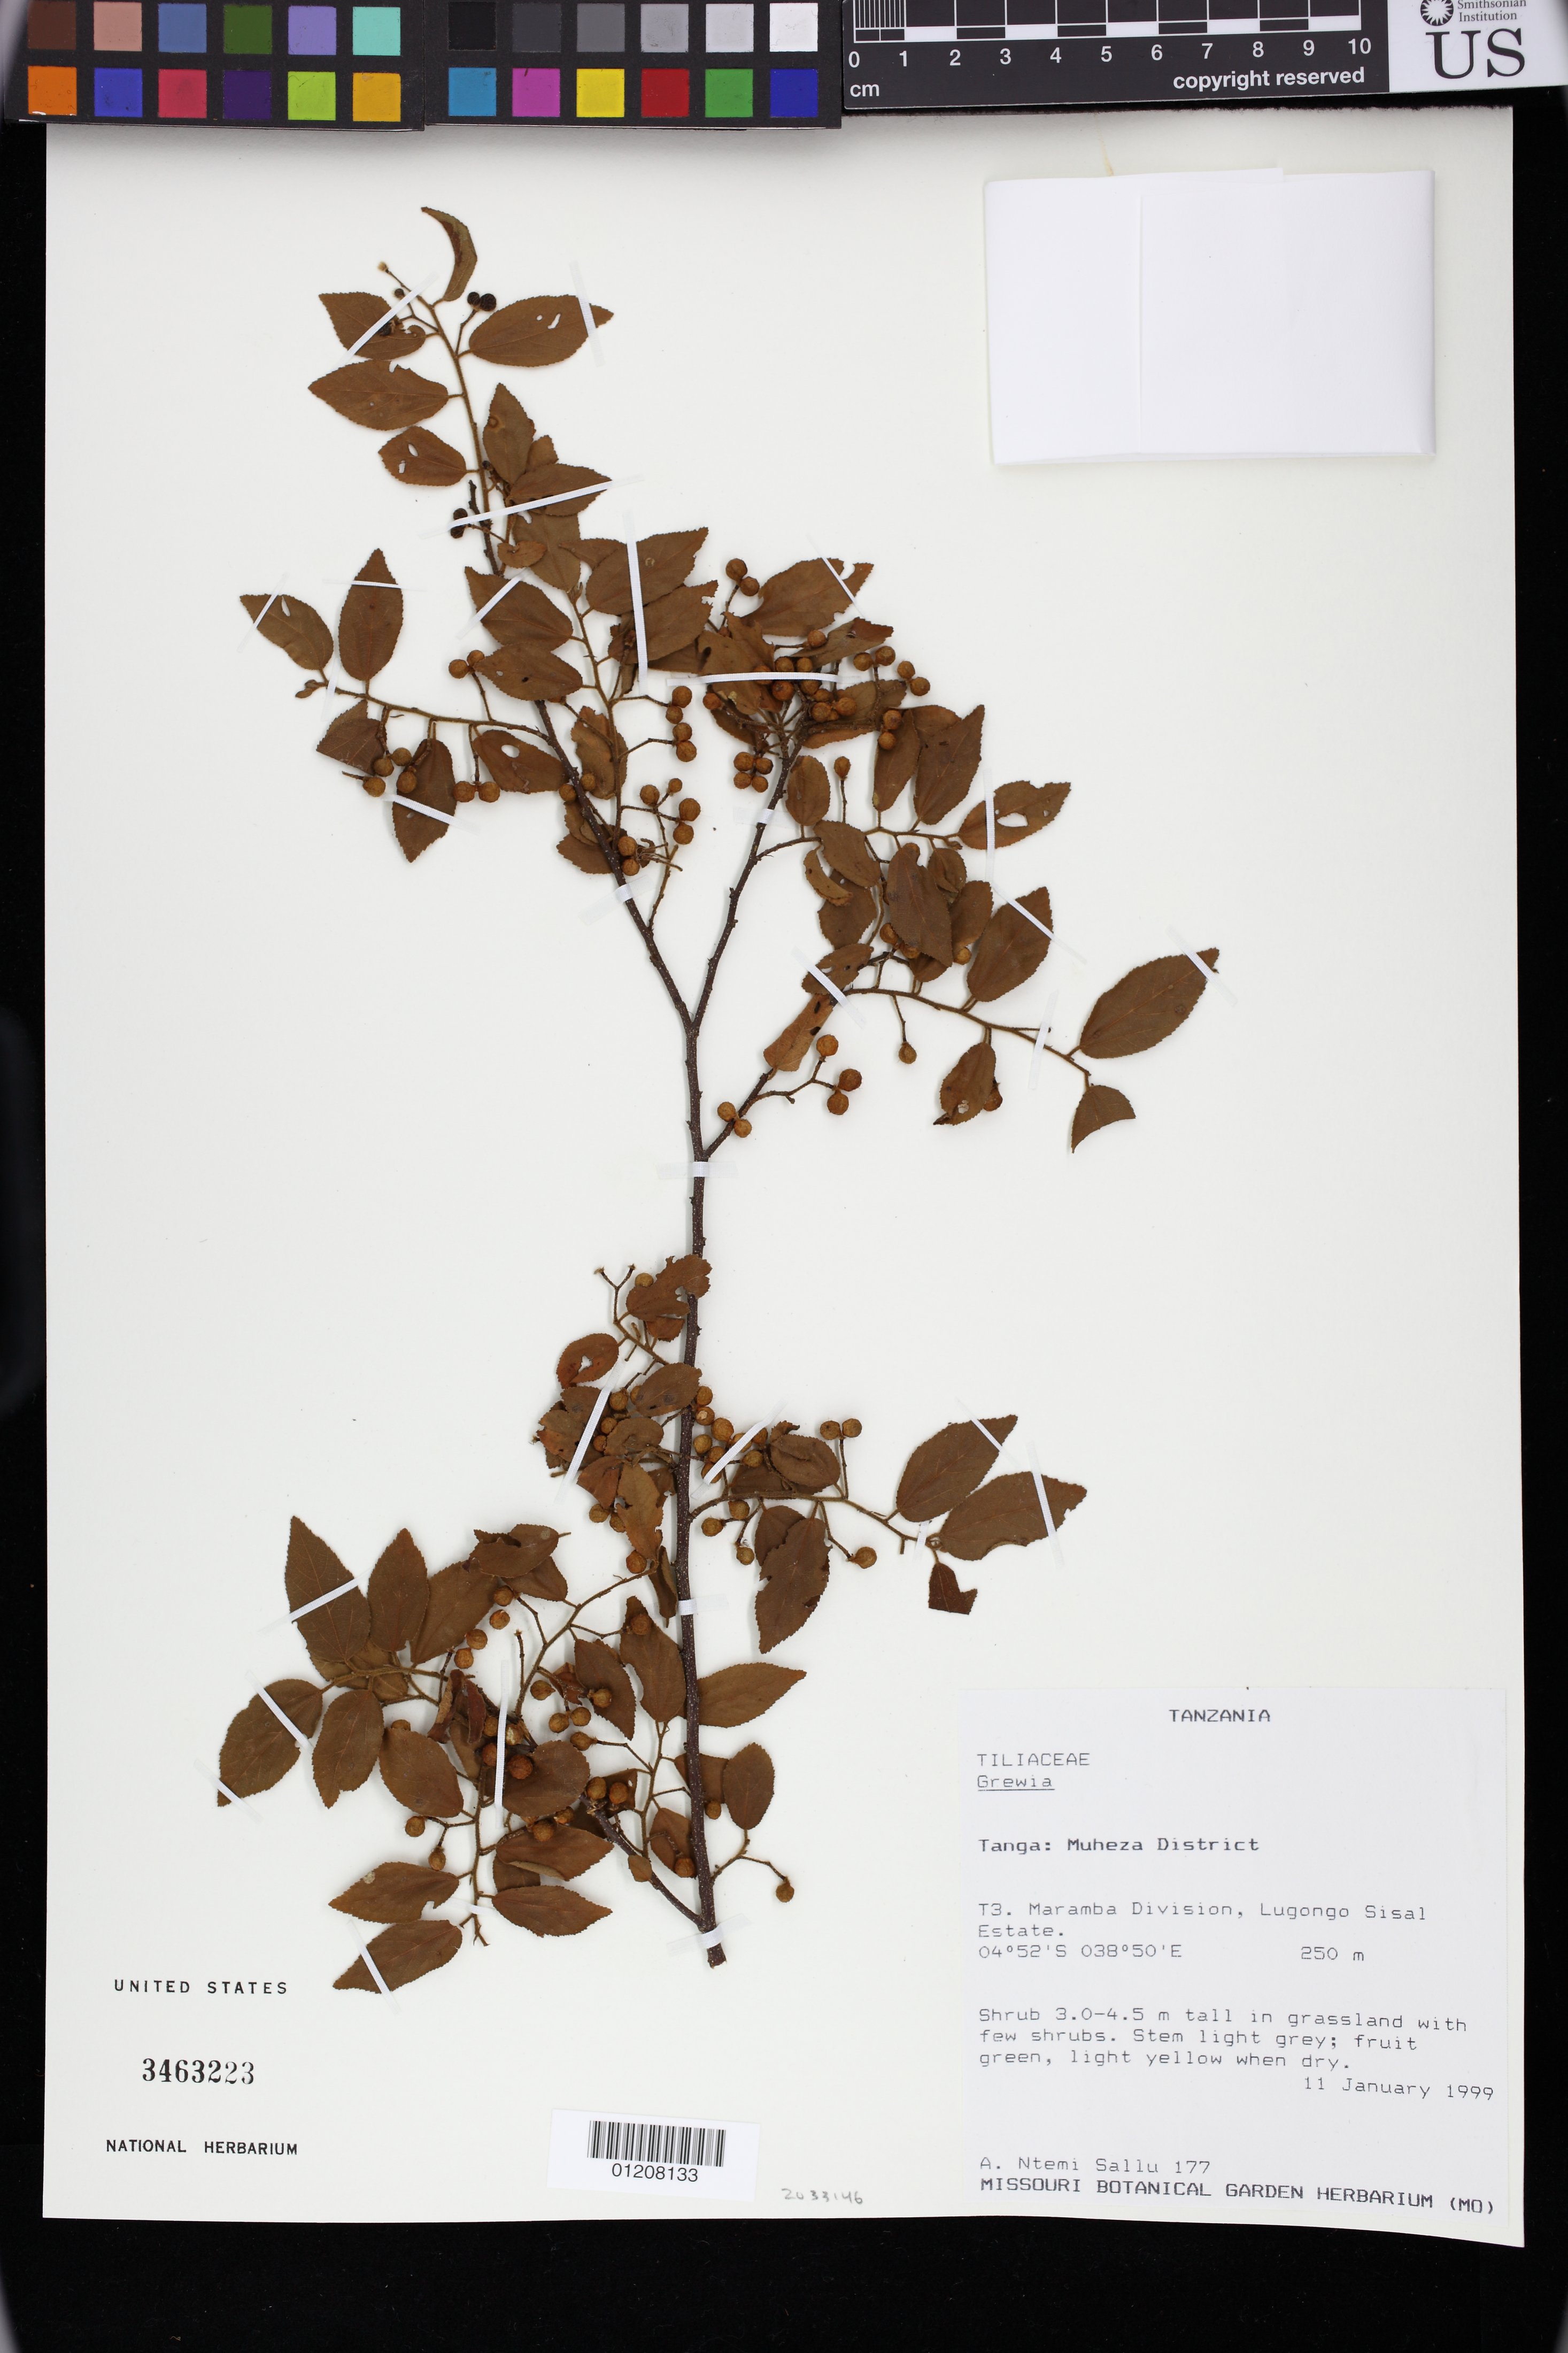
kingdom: Plantae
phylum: Tracheophyta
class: Magnoliopsida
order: Malvales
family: Malvaceae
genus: Grewia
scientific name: Grewia sp.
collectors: A. Ntemi Sallu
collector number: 177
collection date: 1999-01-11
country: Tanzania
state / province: Tanga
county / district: Muheza District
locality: T3. Maramba Division, Lugongo Sisal Estate.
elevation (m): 250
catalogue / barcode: US 3463223